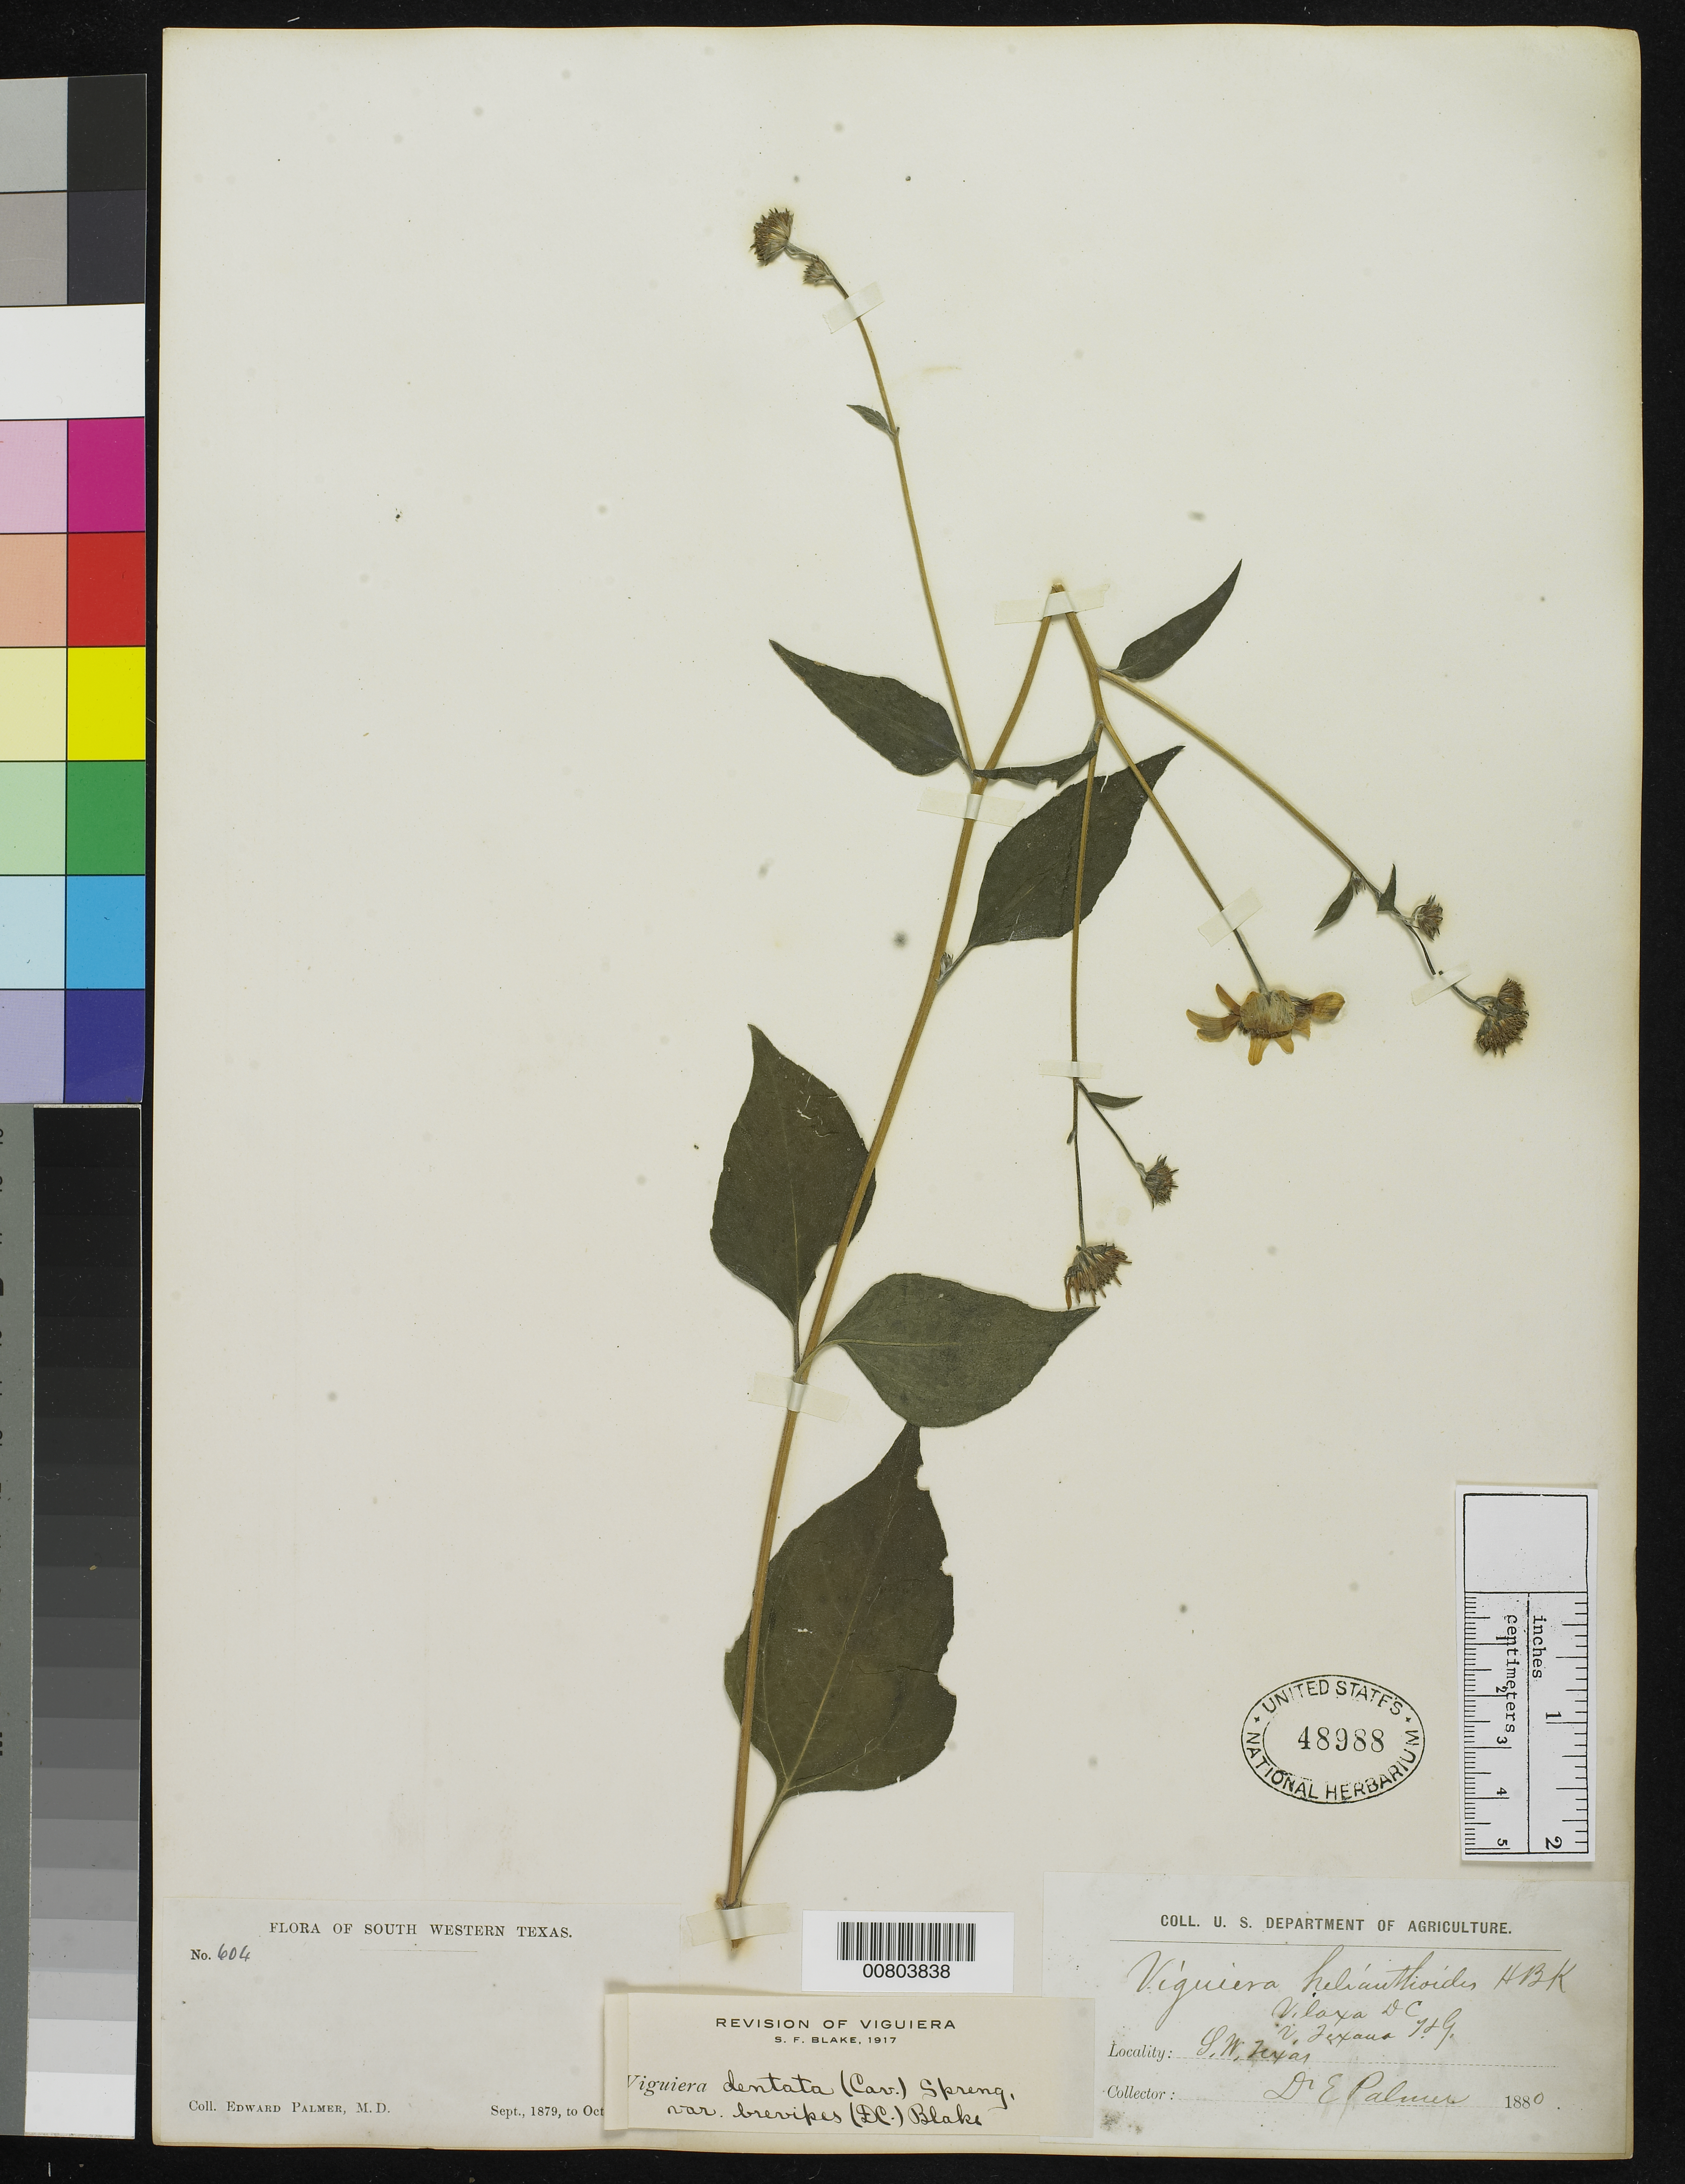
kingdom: Plantae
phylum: Tracheophyta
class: Magnoliopsida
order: Asterales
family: Asteraceae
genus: Viguiera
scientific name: Viguiera dentata var. brevipes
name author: (DC.) S.F. Blake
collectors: E. Palmer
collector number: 604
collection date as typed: Jan 1880 to -- Oct 1880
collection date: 1880-01/1880-10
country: United States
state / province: Texas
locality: SW Texas.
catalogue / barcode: US 48988